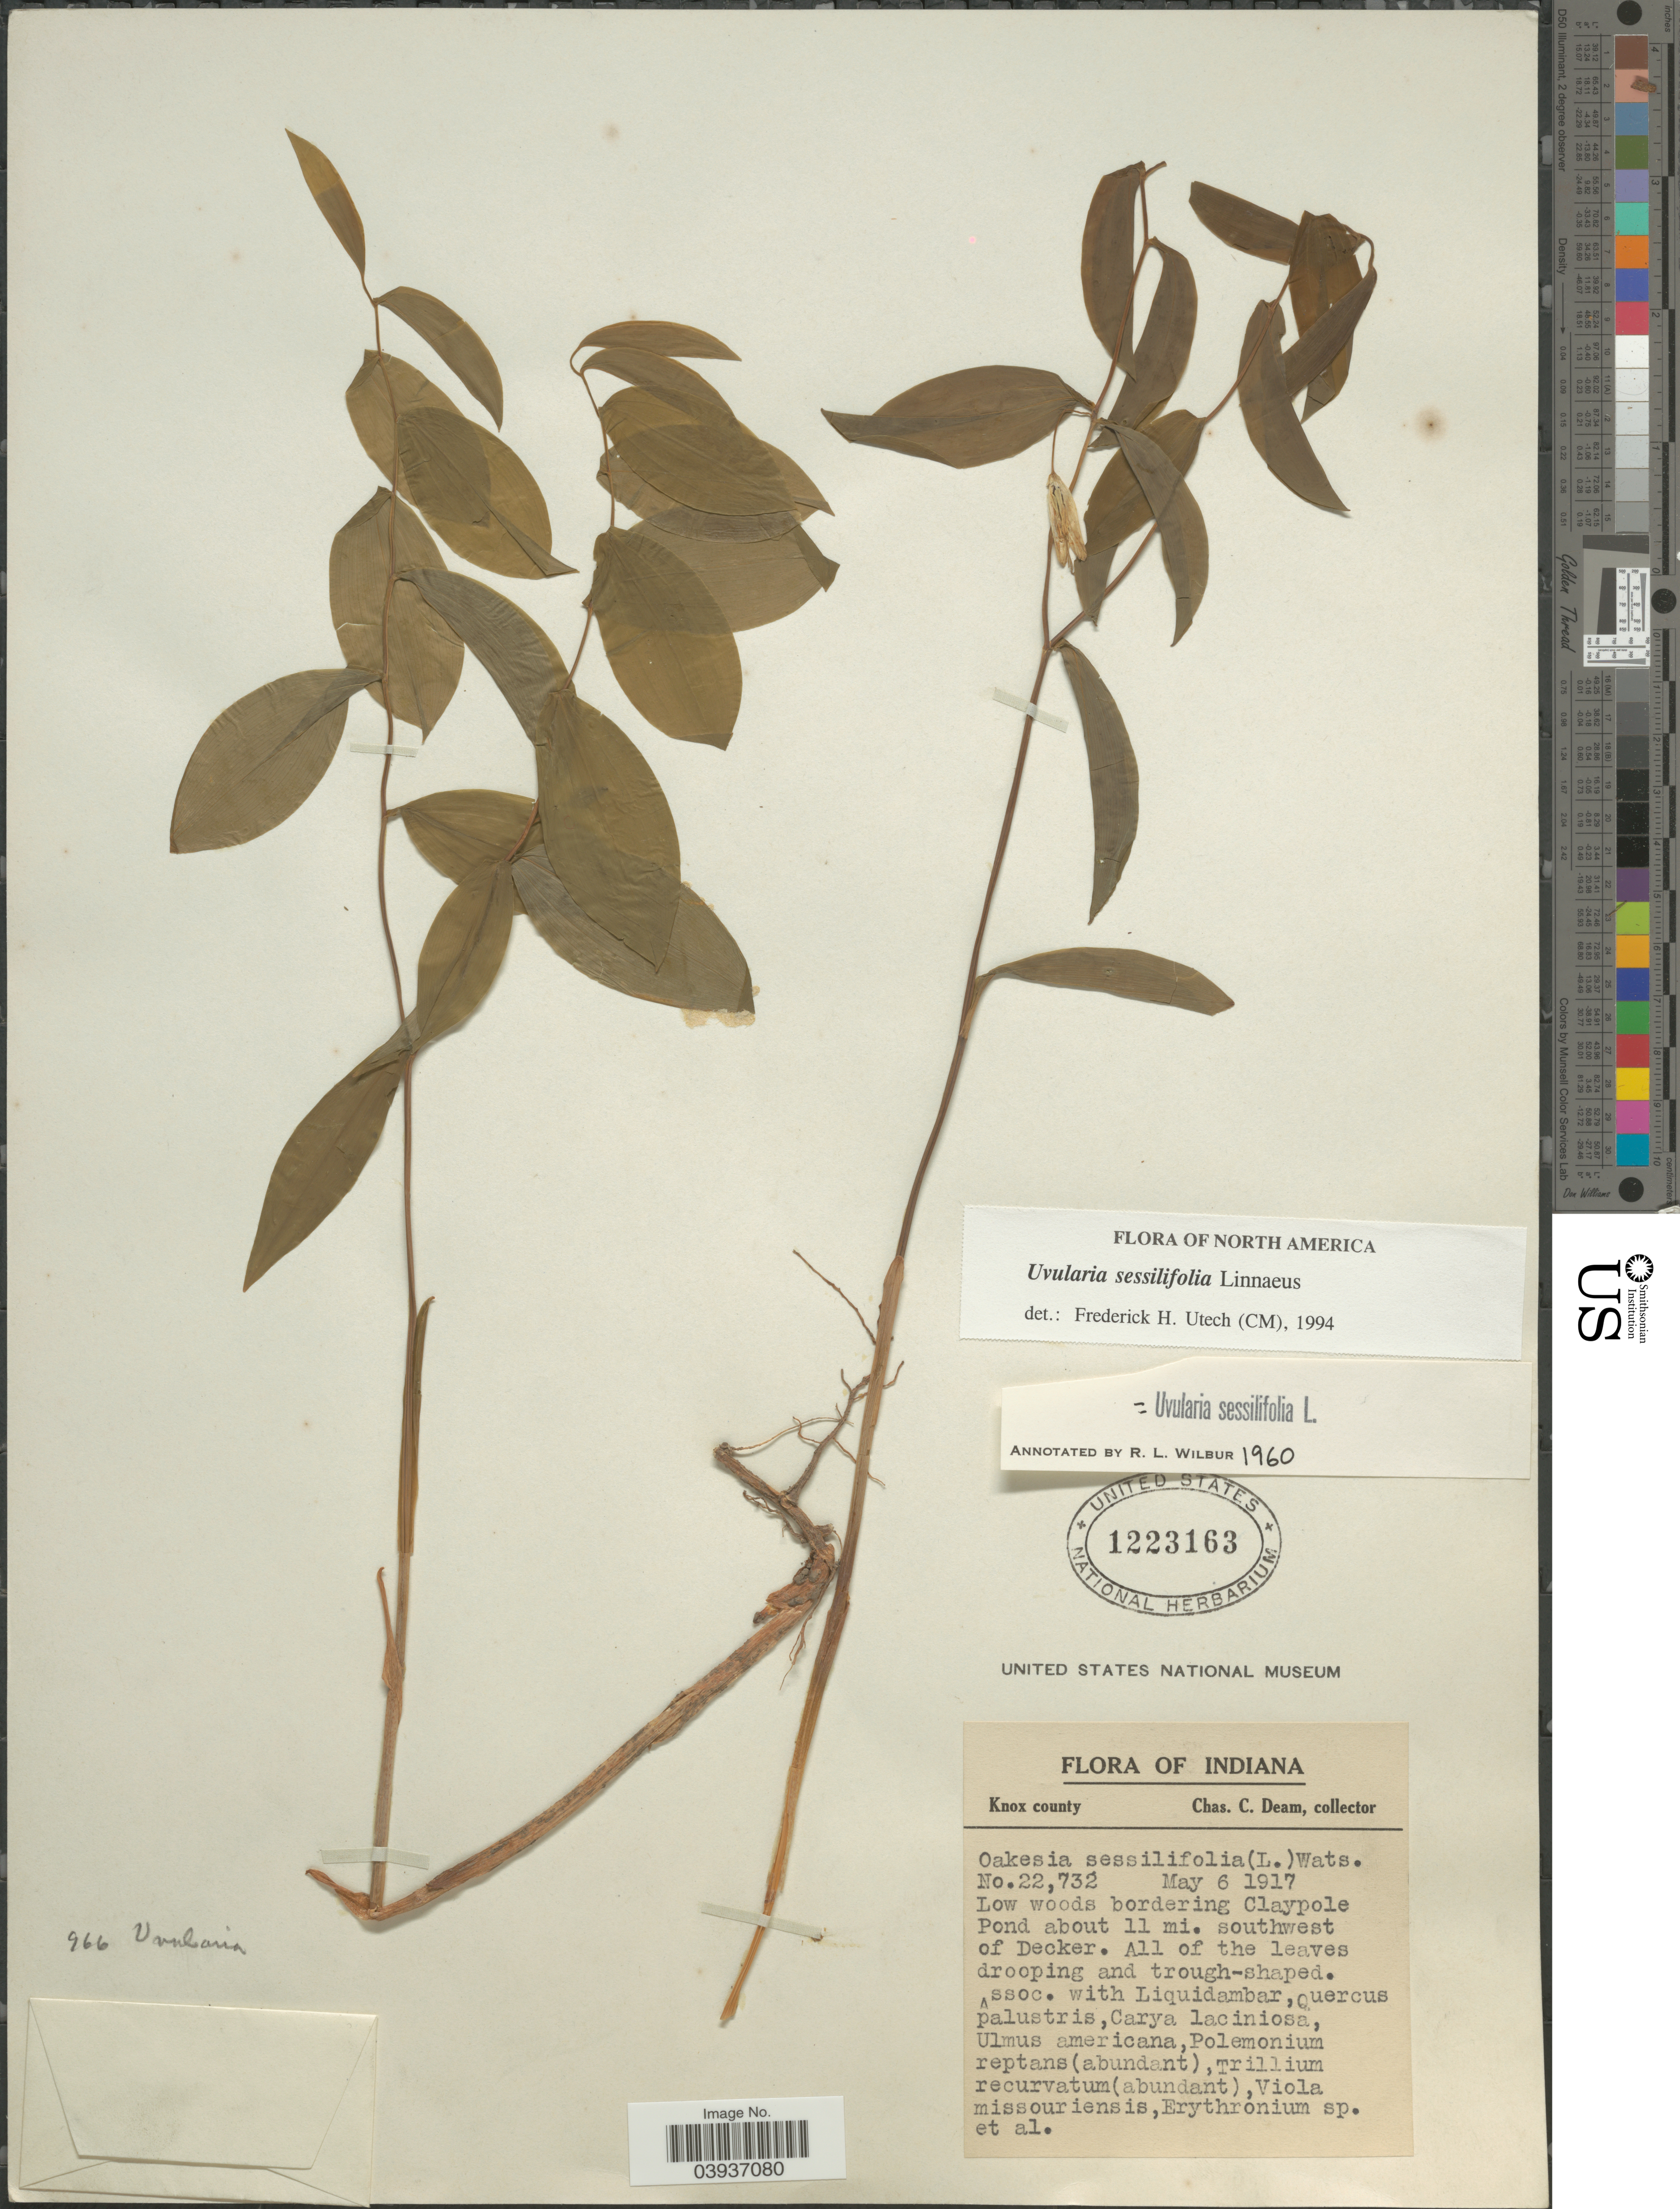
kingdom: Plantae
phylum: Tracheophyta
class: Liliopsida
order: Liliales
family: Colchicaceae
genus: Uvularia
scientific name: Uvularia sessilifolia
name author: L.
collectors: C. C. Deam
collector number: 22732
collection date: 1917-05-06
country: United States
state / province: Indiana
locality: Knox County. Low woods bordering Claypole Pond about 11 mi. southwest of Decker.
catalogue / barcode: US 1223163